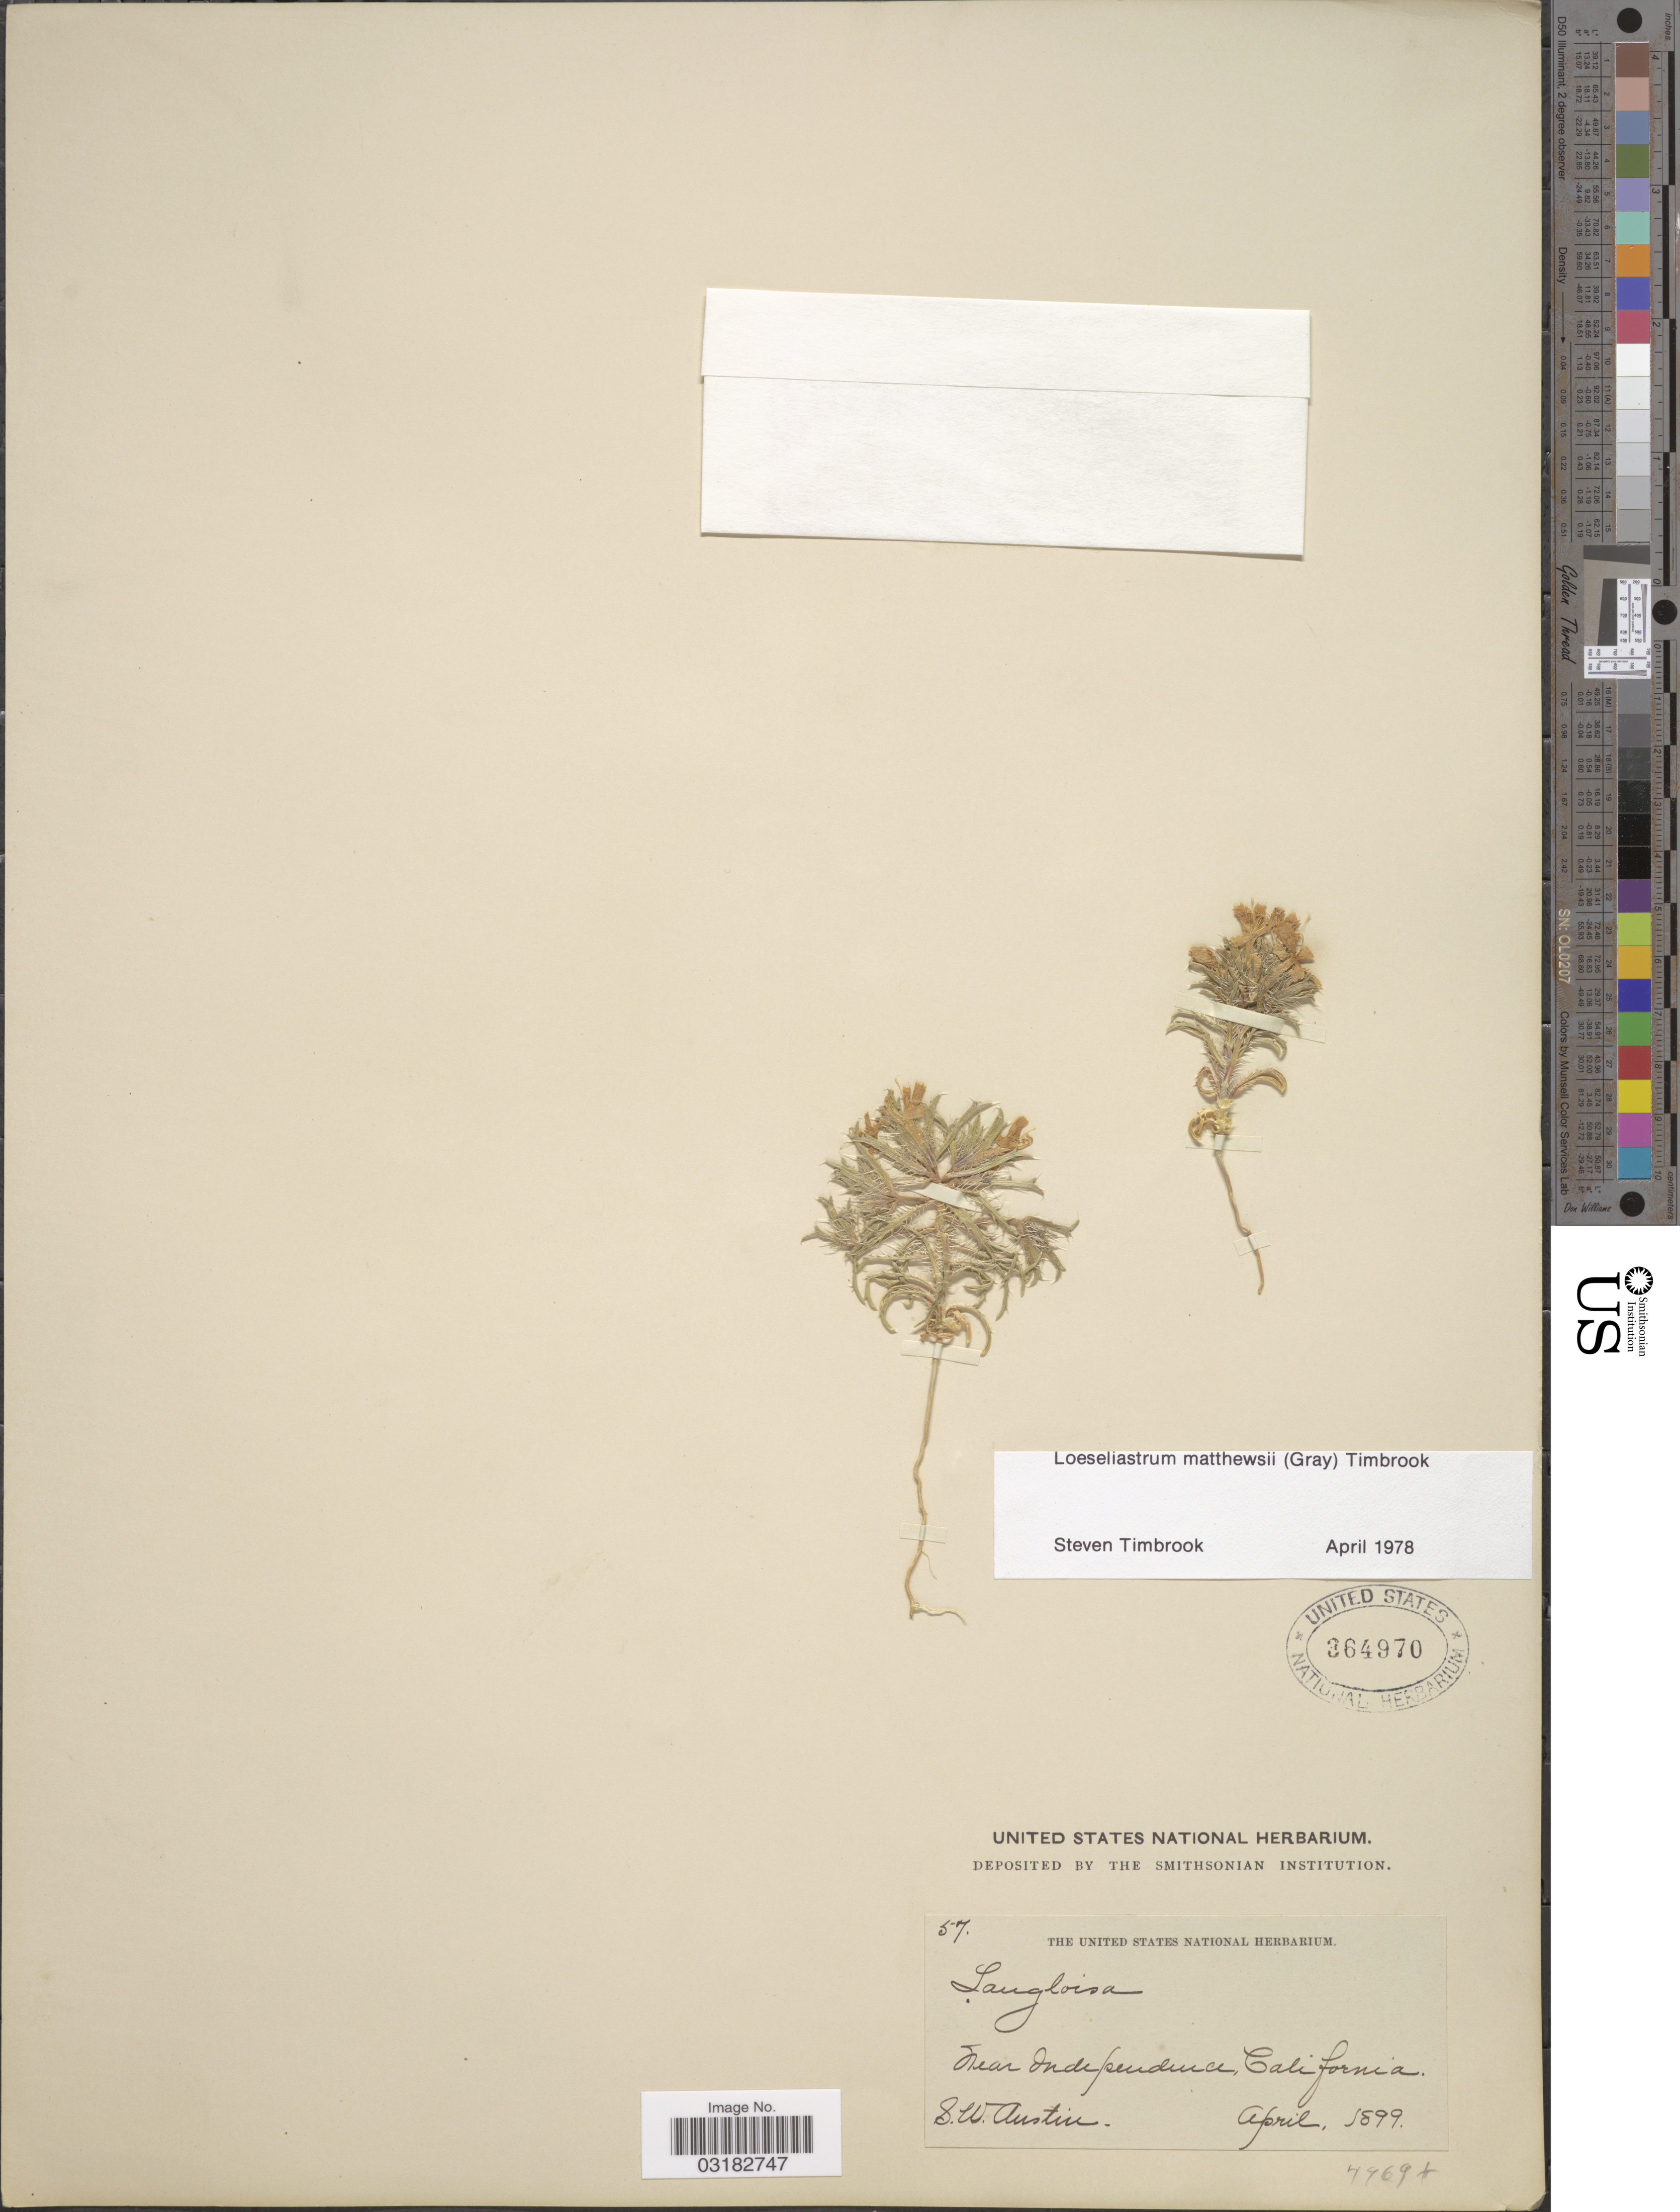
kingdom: Plantae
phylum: Tracheophyta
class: Magnoliopsida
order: Ericales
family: Polemoniaceae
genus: Loeseliastrum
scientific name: Loeseliastrum matthewsii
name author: (A. Gray) Timbrook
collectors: S. Austin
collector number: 57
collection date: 1899-04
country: United States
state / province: California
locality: Near Independence.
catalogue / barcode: US 364970